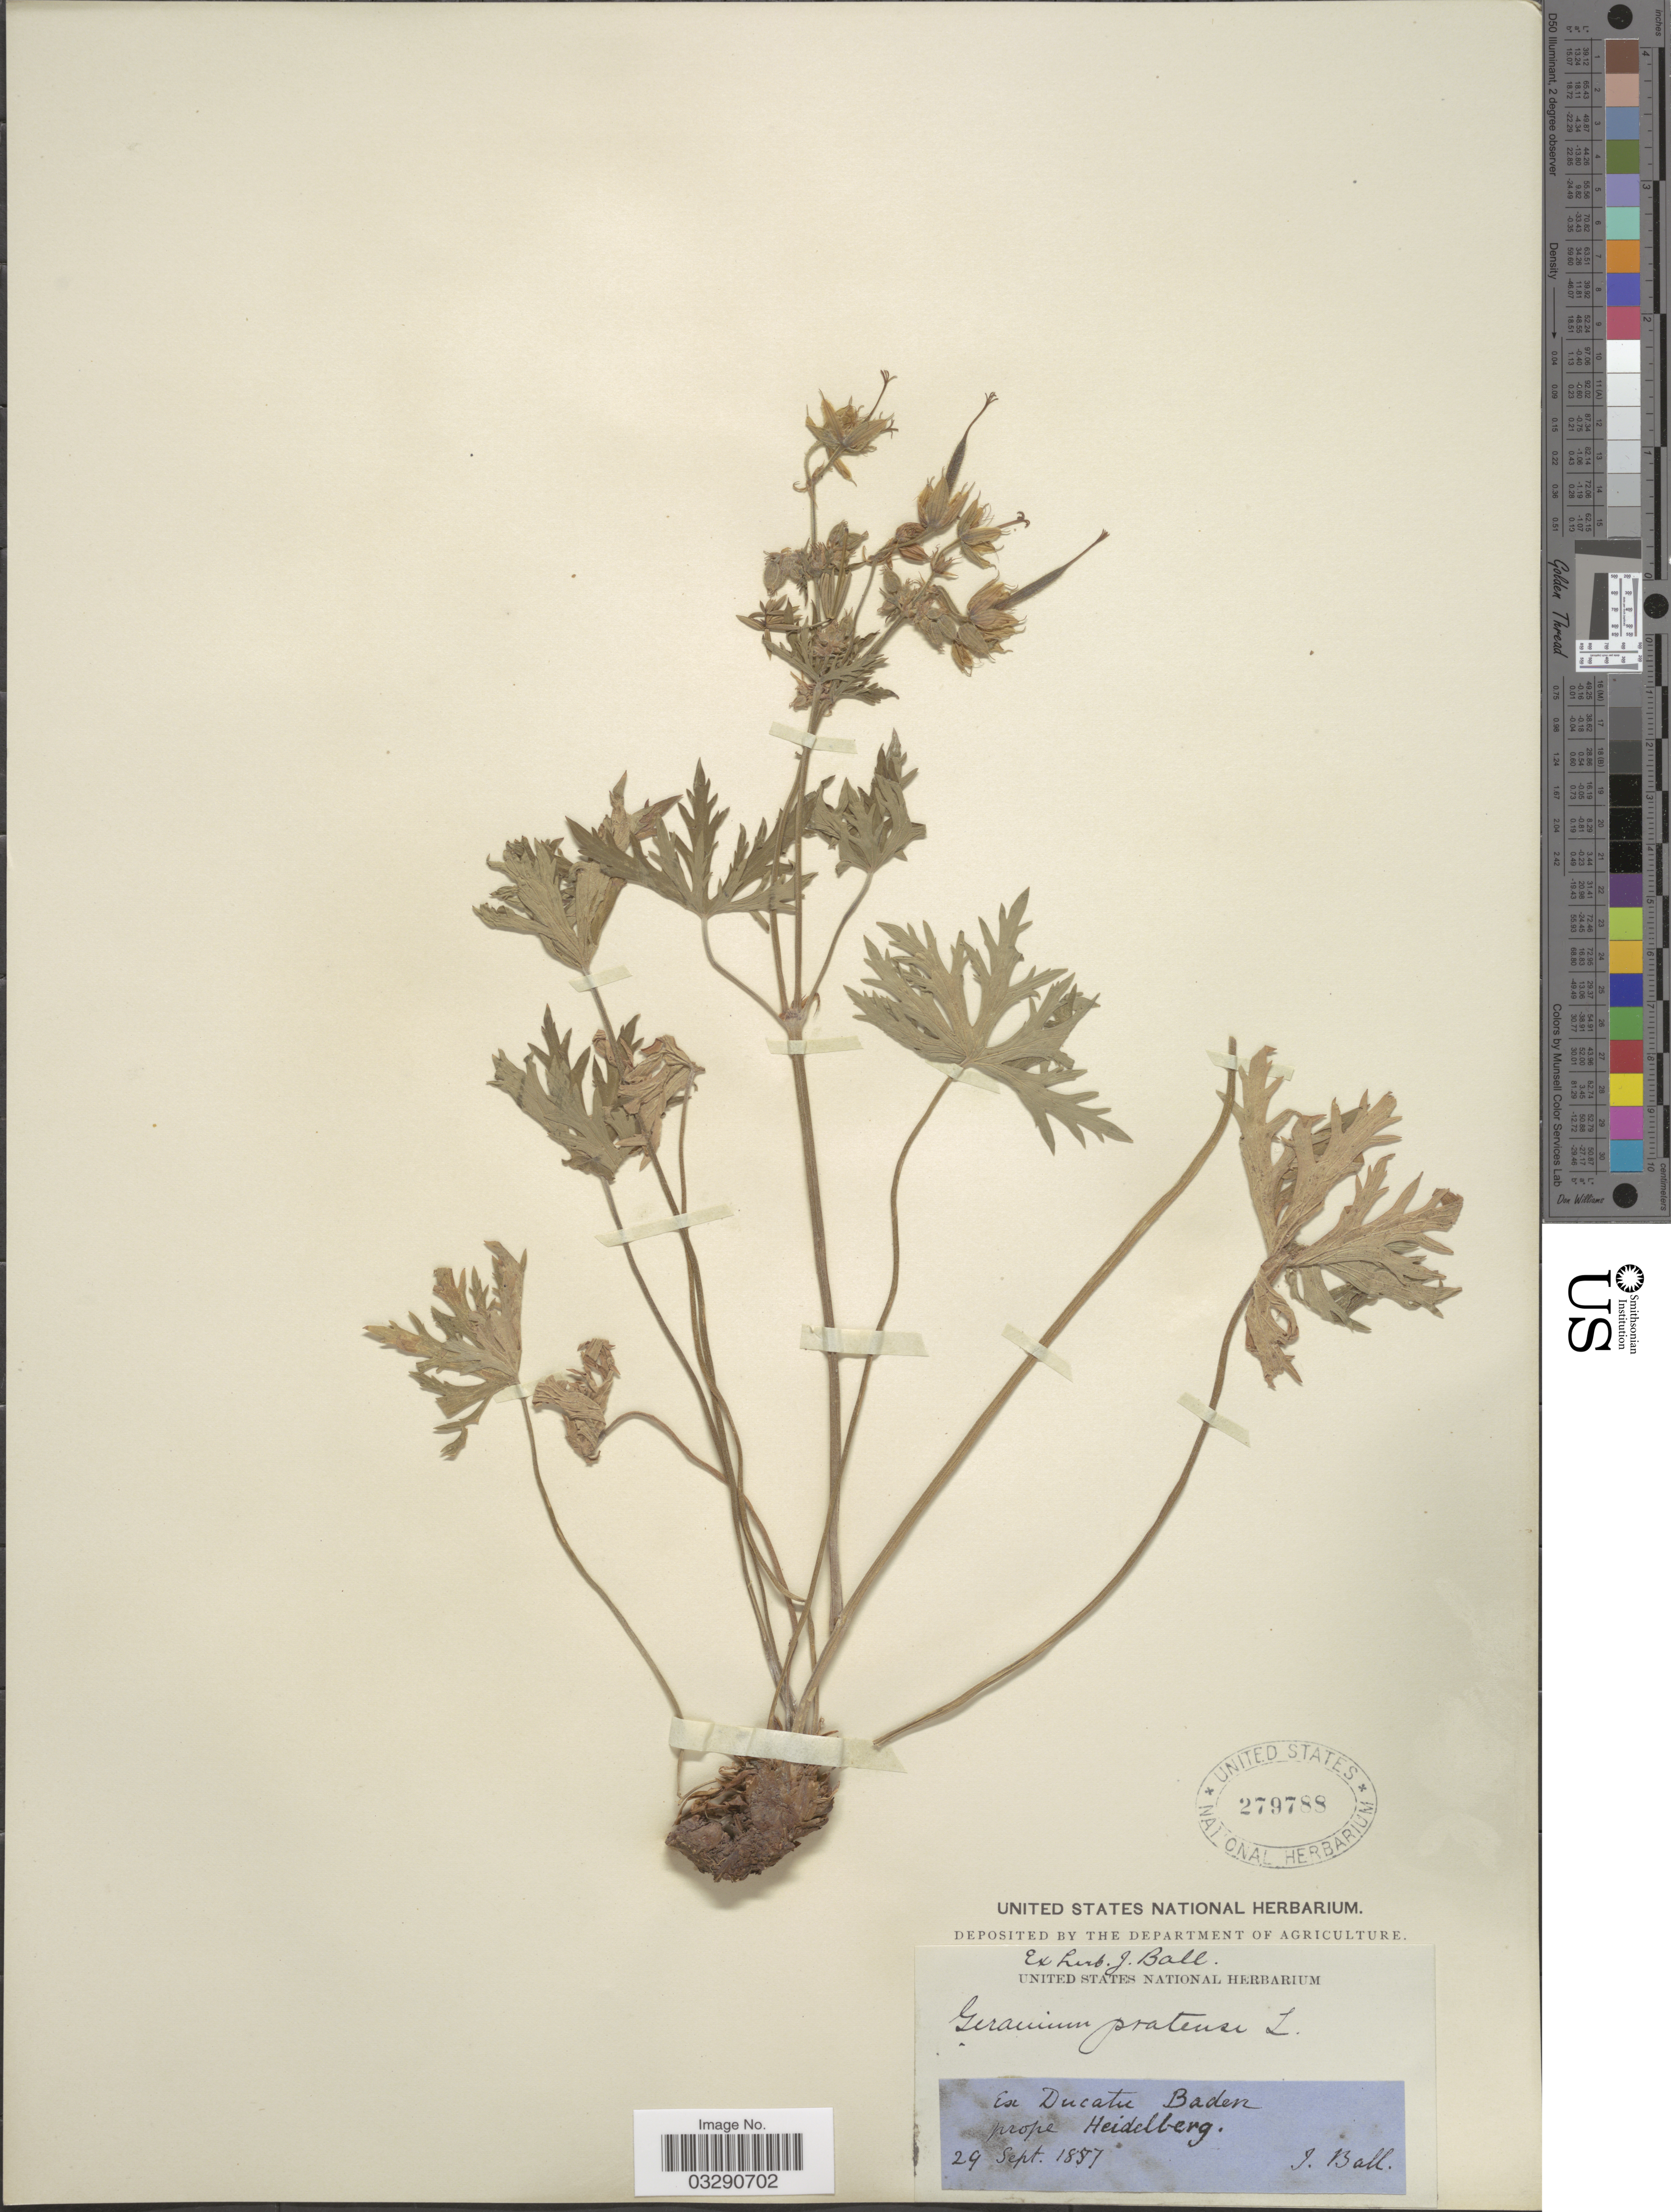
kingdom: Plantae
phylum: Tracheophyta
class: Magnoliopsida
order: Geraniales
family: Geraniaceae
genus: Geranium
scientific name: Geranium pratense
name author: L.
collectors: J. Ball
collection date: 1857-09-29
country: Germany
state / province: Baden-Württemberg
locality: Ex Ducatu Baden prope Heidelberg.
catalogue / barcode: US 279788